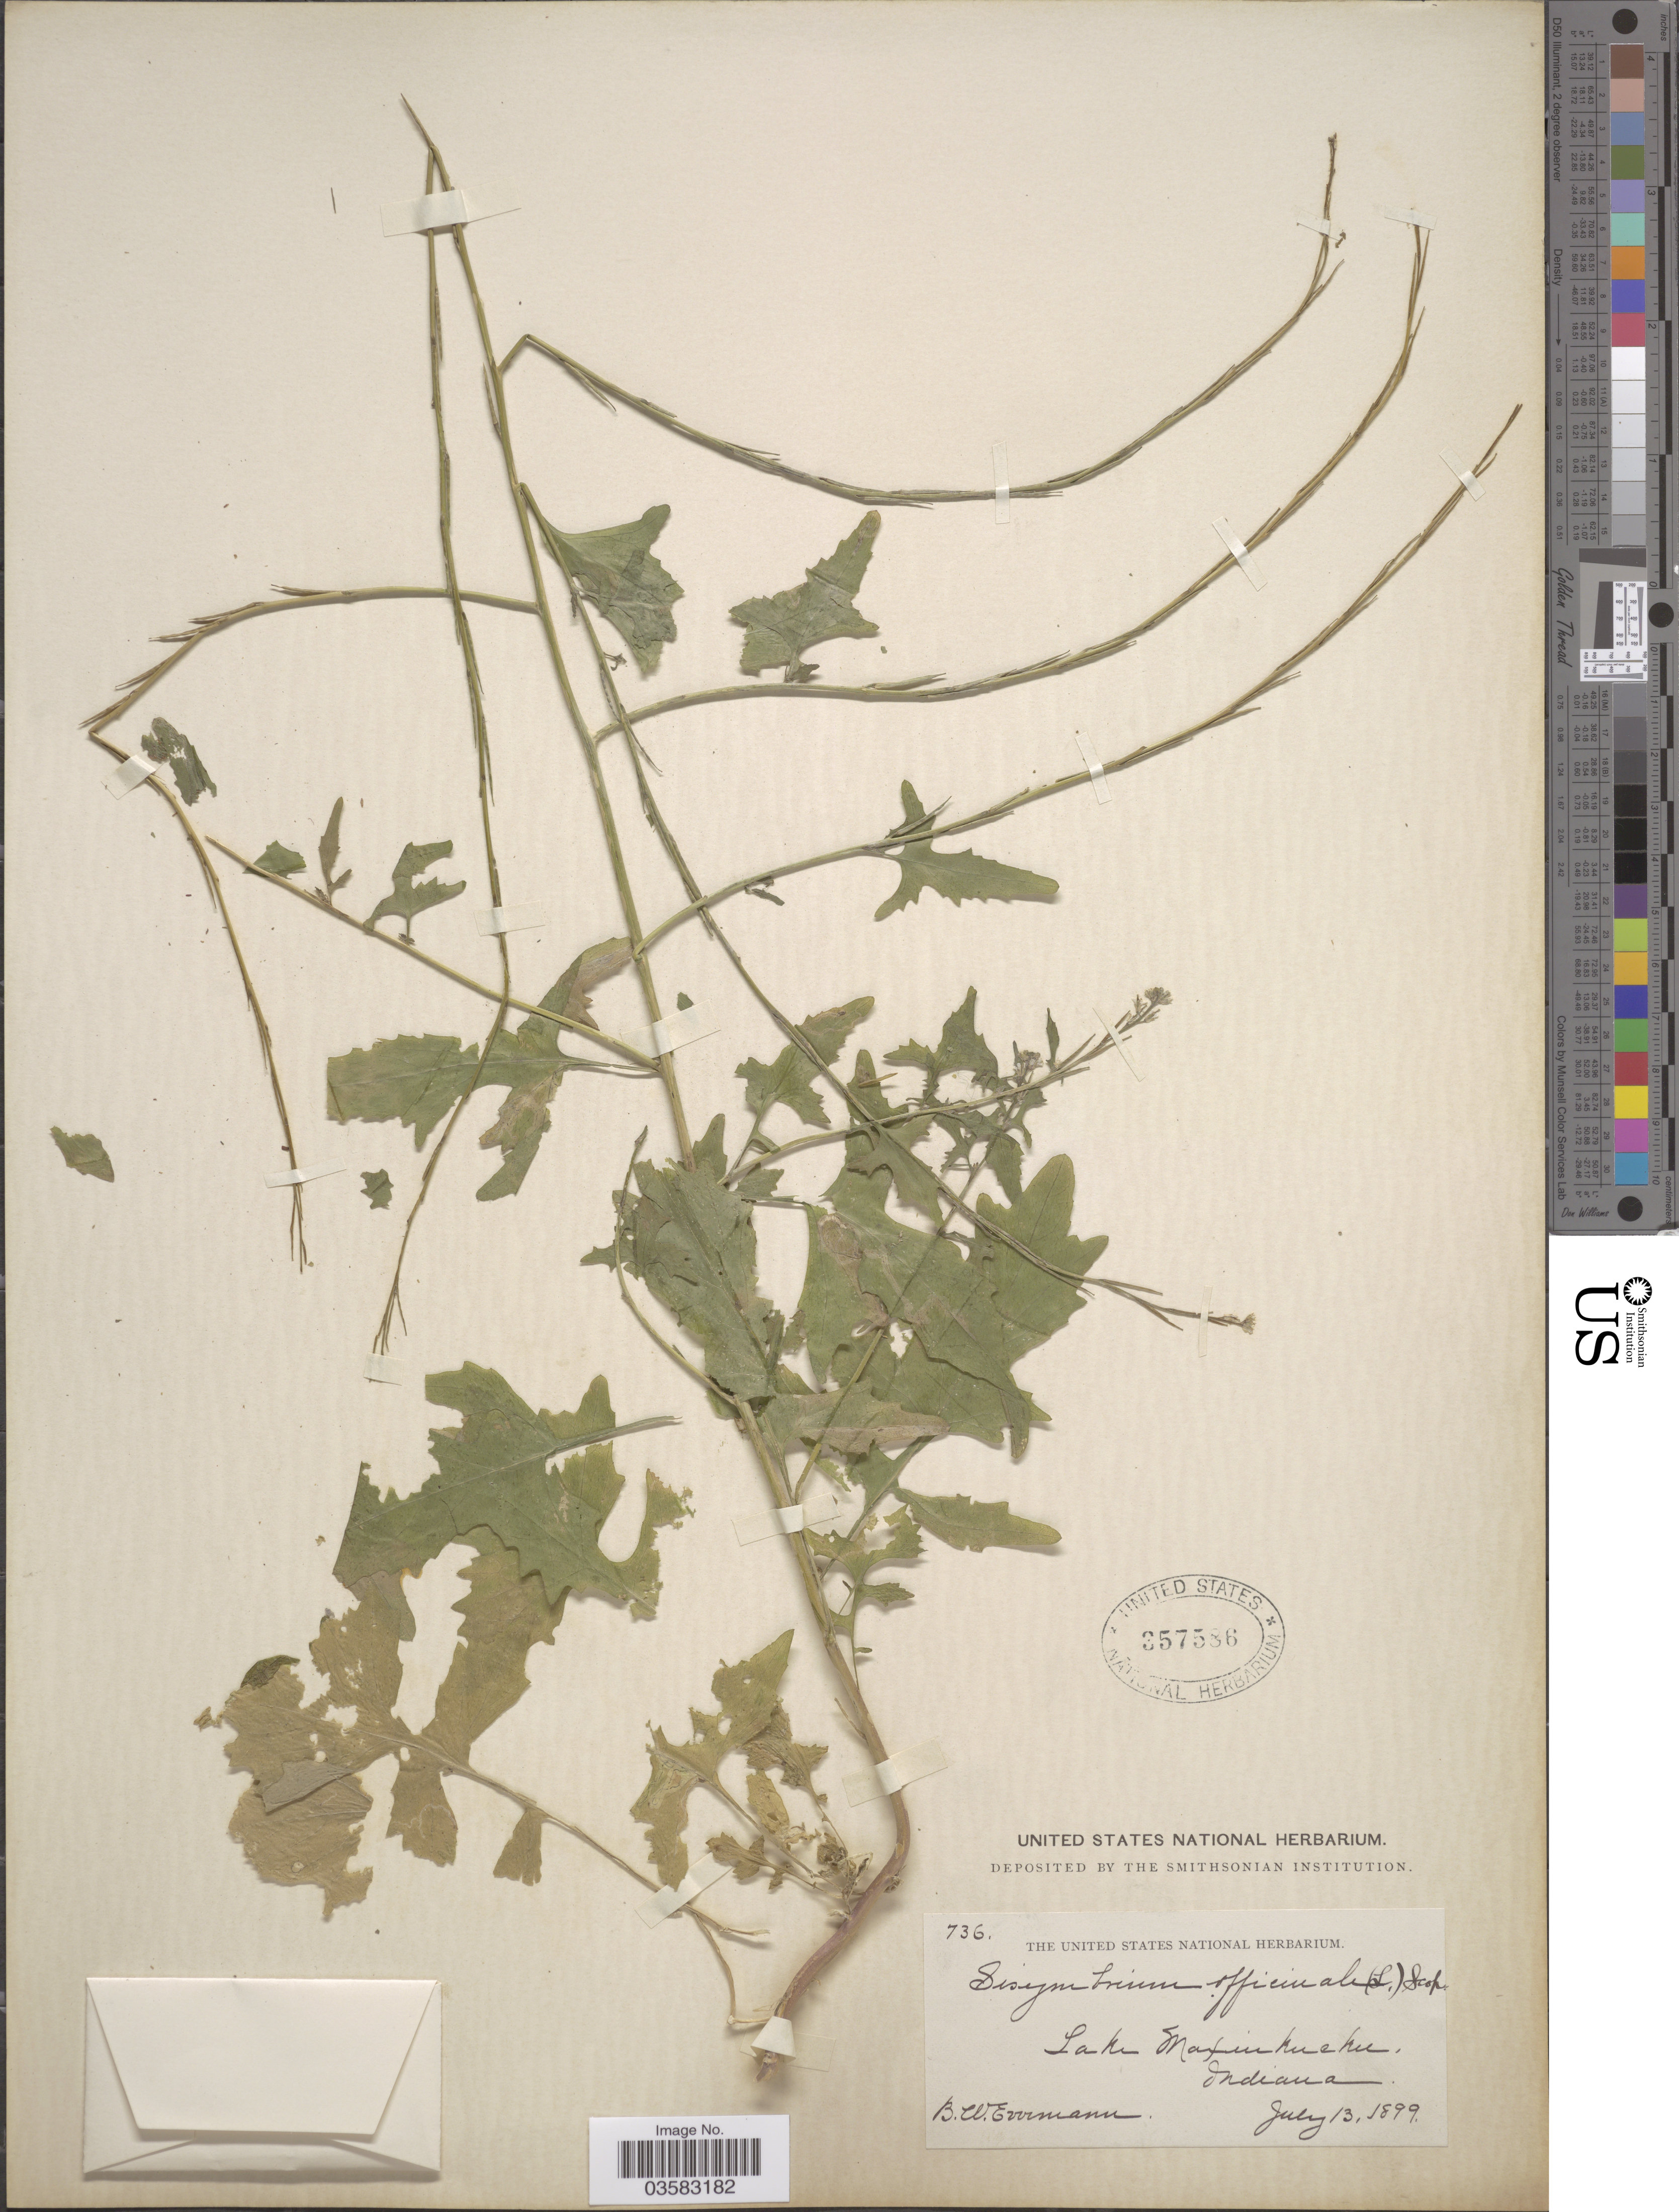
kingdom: Plantae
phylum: Tracheophyta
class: Magnoliopsida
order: Brassicales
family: Brassicaceae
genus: Sisymbrium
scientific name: Sisymbrium officinale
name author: (L.) Scop.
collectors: B. W. Evermann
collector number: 736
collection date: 1899-07-13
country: United States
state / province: Indiana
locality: Lake Maxinkuckee.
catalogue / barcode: US 357586